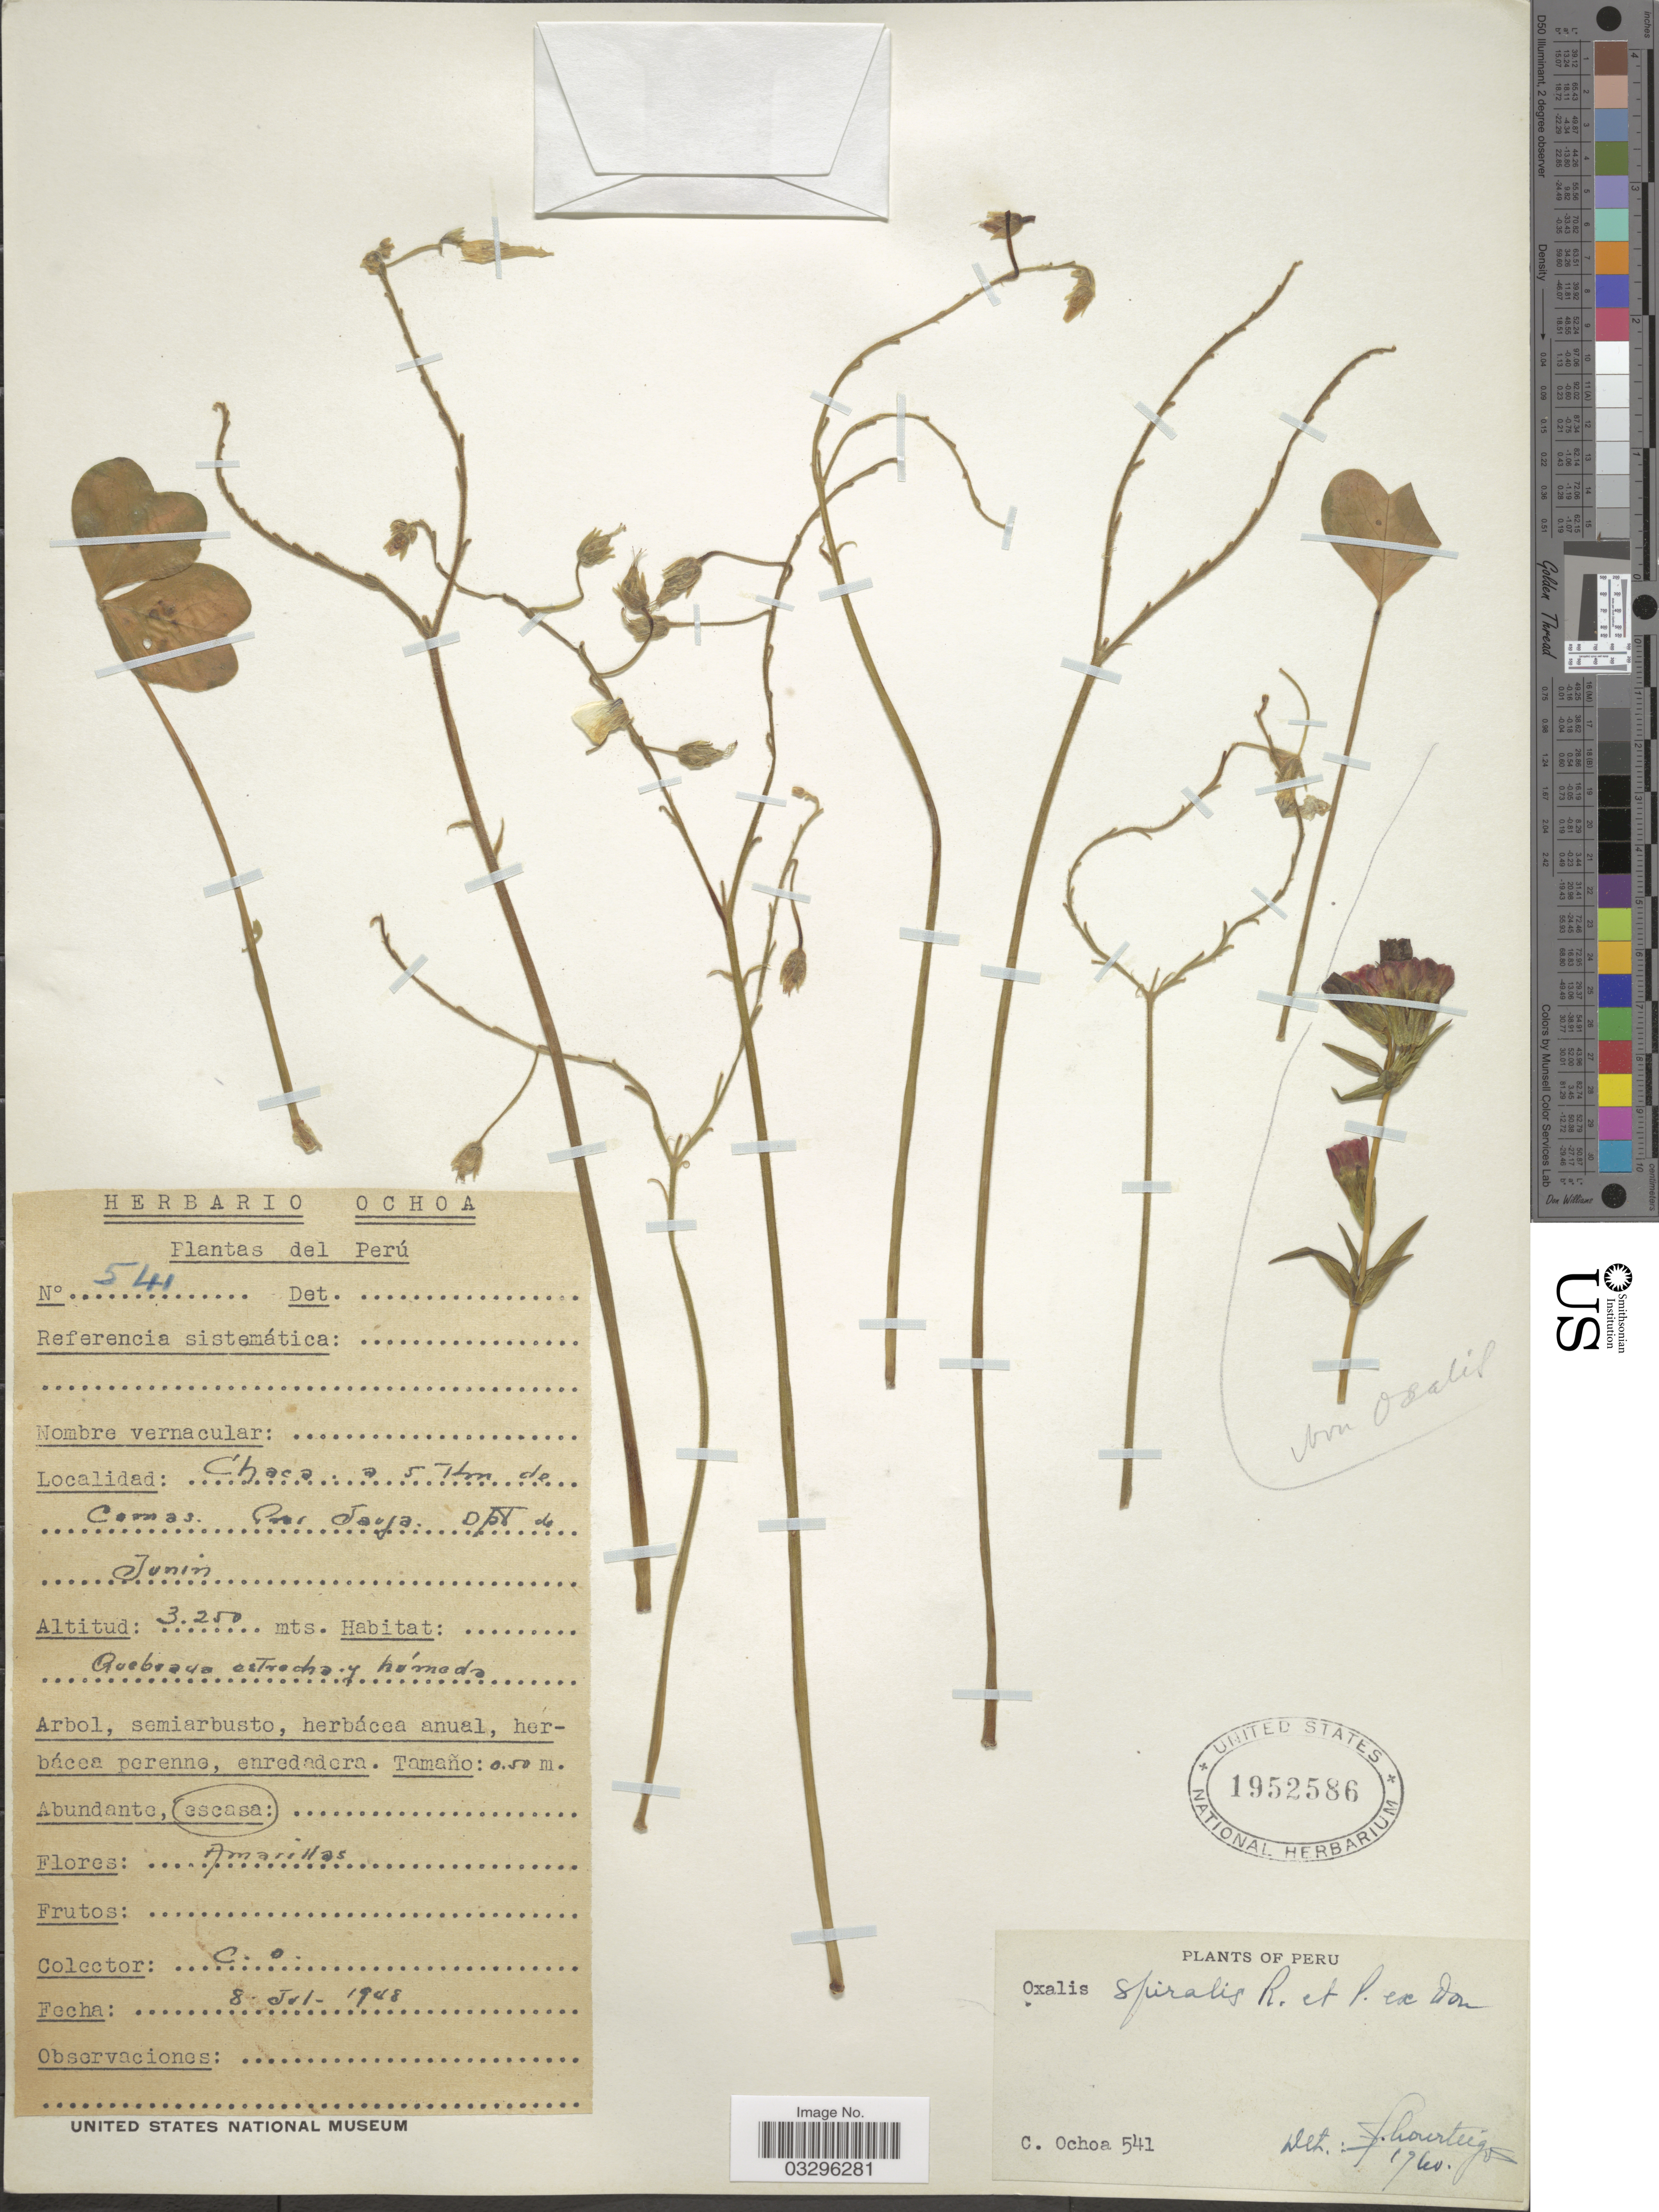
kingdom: Plantae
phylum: Tracheophyta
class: Magnoliopsida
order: Oxalidales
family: Oxalidaceae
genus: Oxalis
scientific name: Oxalis spiralis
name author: Ruiz & Pav. ex G. Don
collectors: C. Ochoa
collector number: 541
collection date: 1948-07-08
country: Peru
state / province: Junín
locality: Chaca a 5 km. de Comas, Prov. Jauja - Dpt. de Junín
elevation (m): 3250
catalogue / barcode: US 1952586